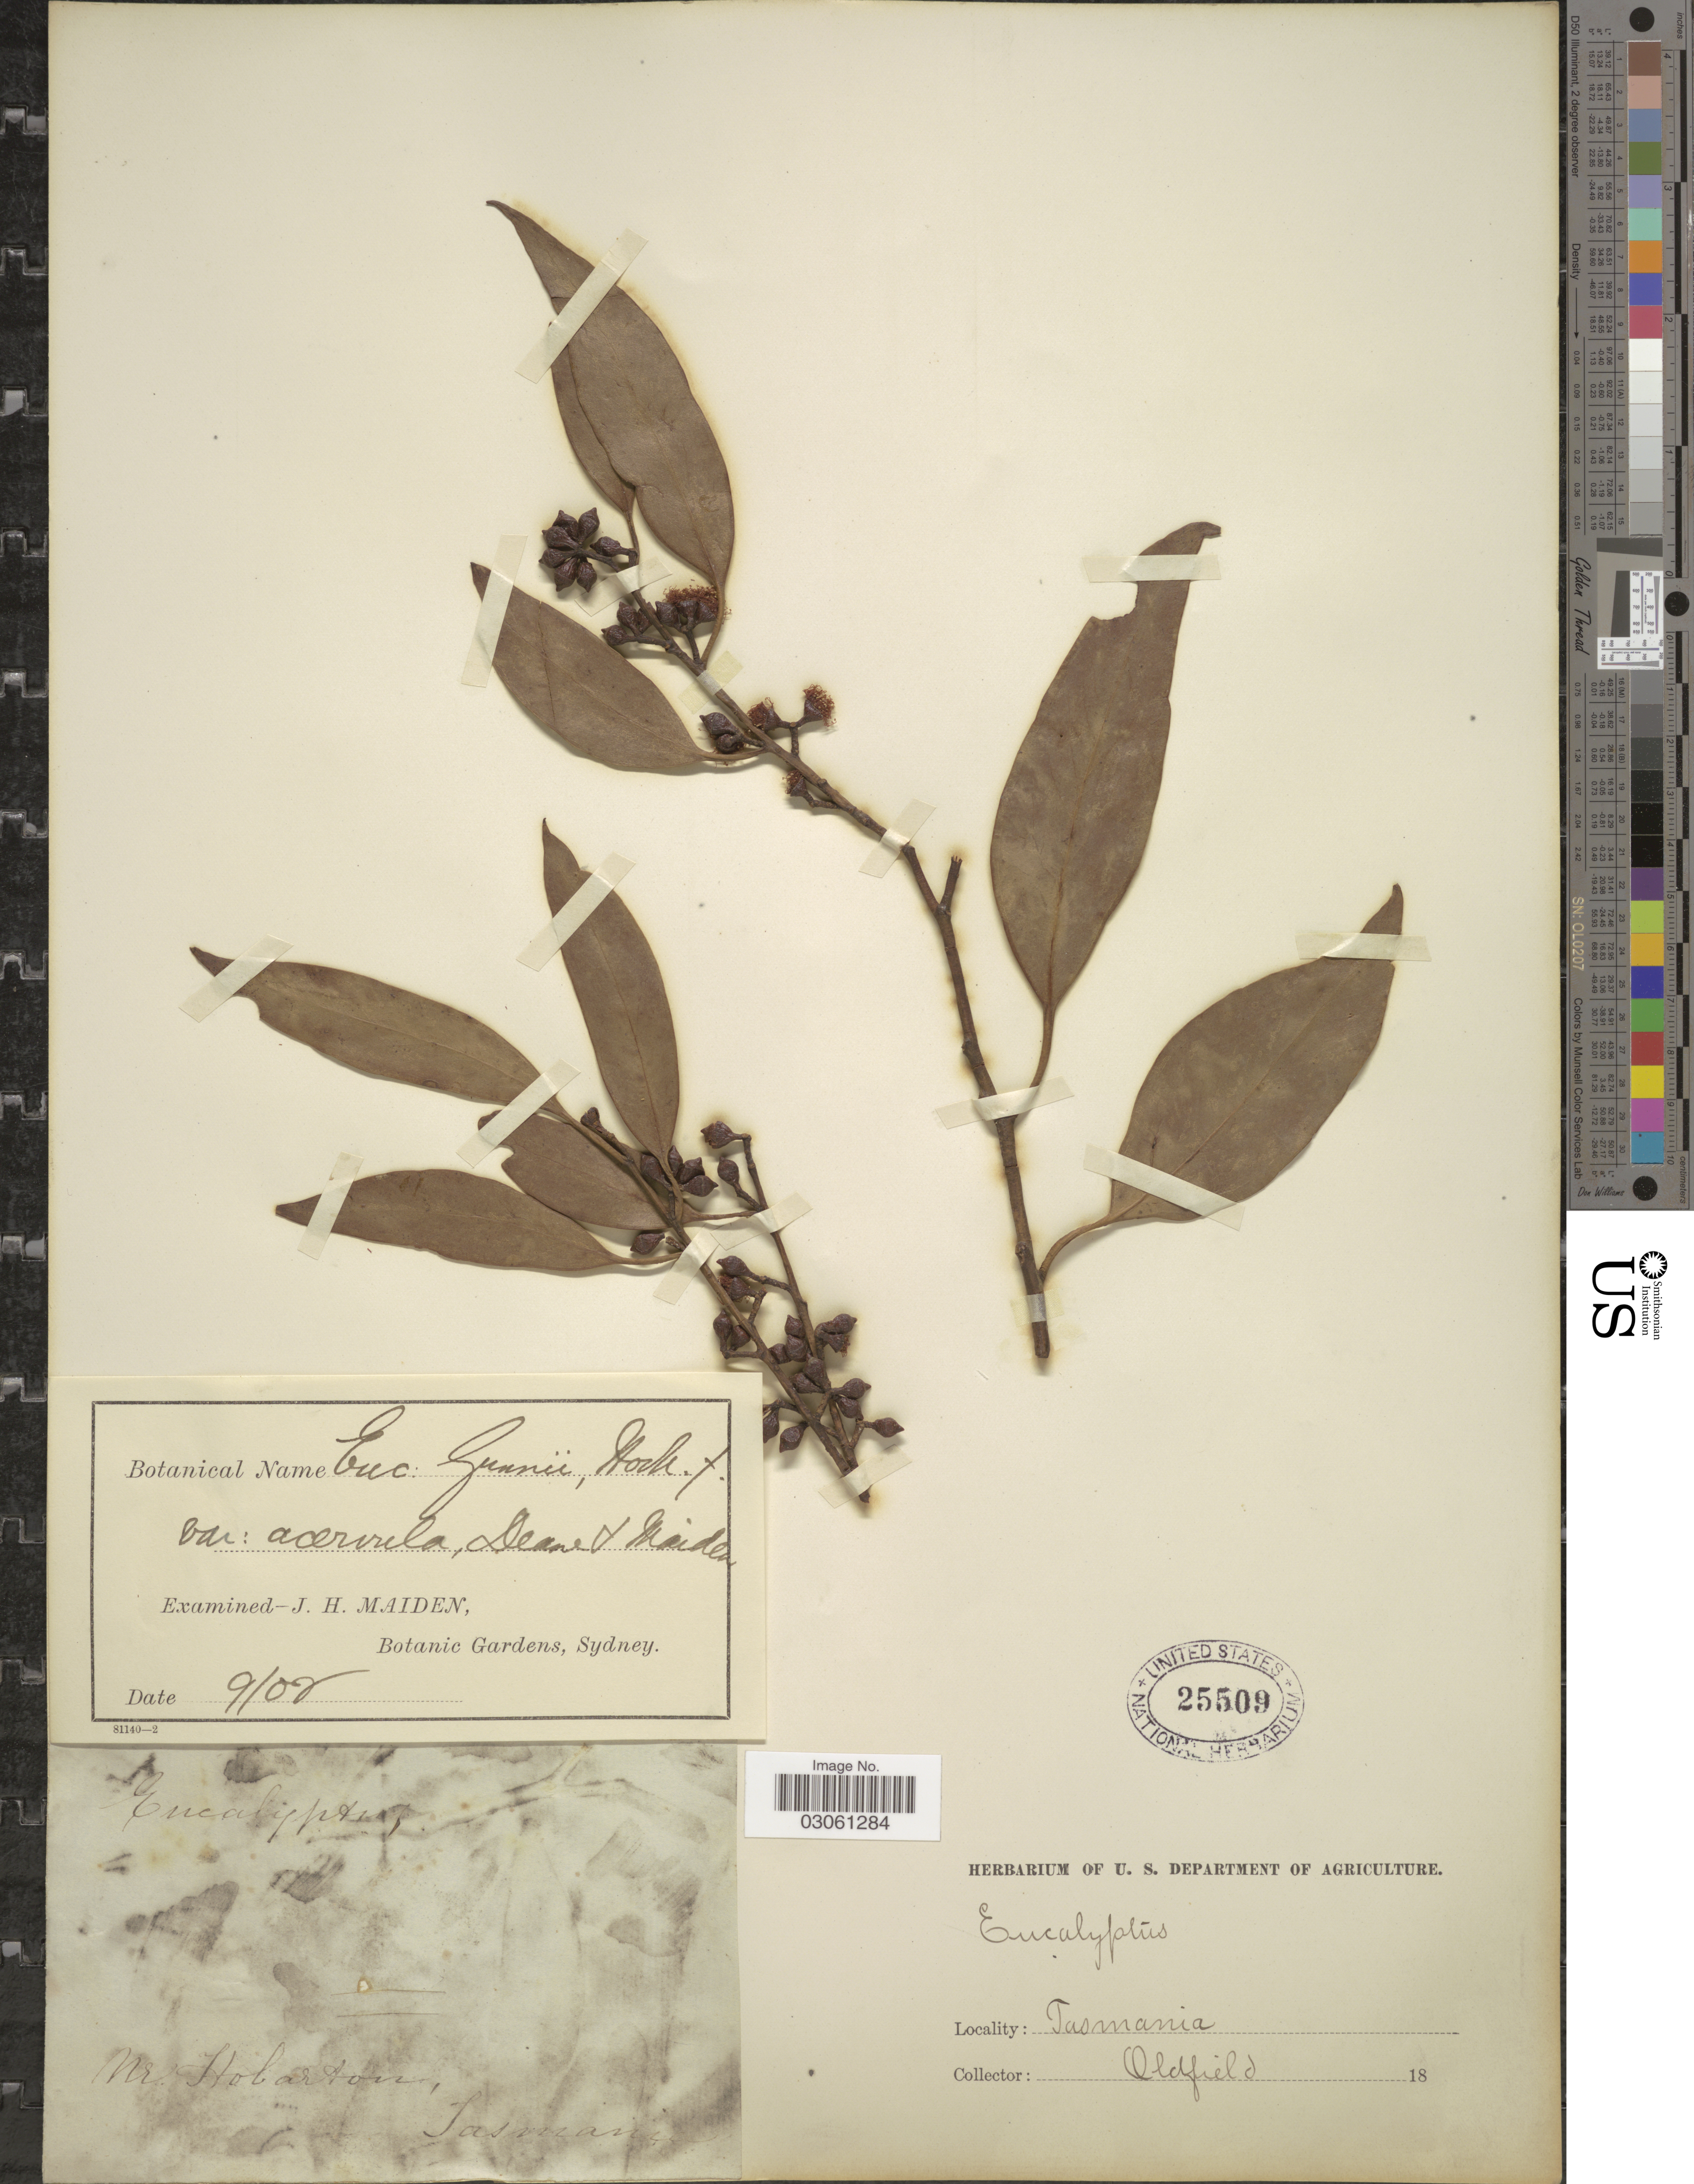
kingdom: Plantae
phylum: Tracheophyta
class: Magnoliopsida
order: Myrtales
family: Myrtaceae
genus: Eucalyptus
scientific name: Eucalyptus gunnii var. acervula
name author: H. Deane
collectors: Oldfield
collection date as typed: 18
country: Australia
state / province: Tasmania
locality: Nr. Hobarton.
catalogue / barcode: US 25509